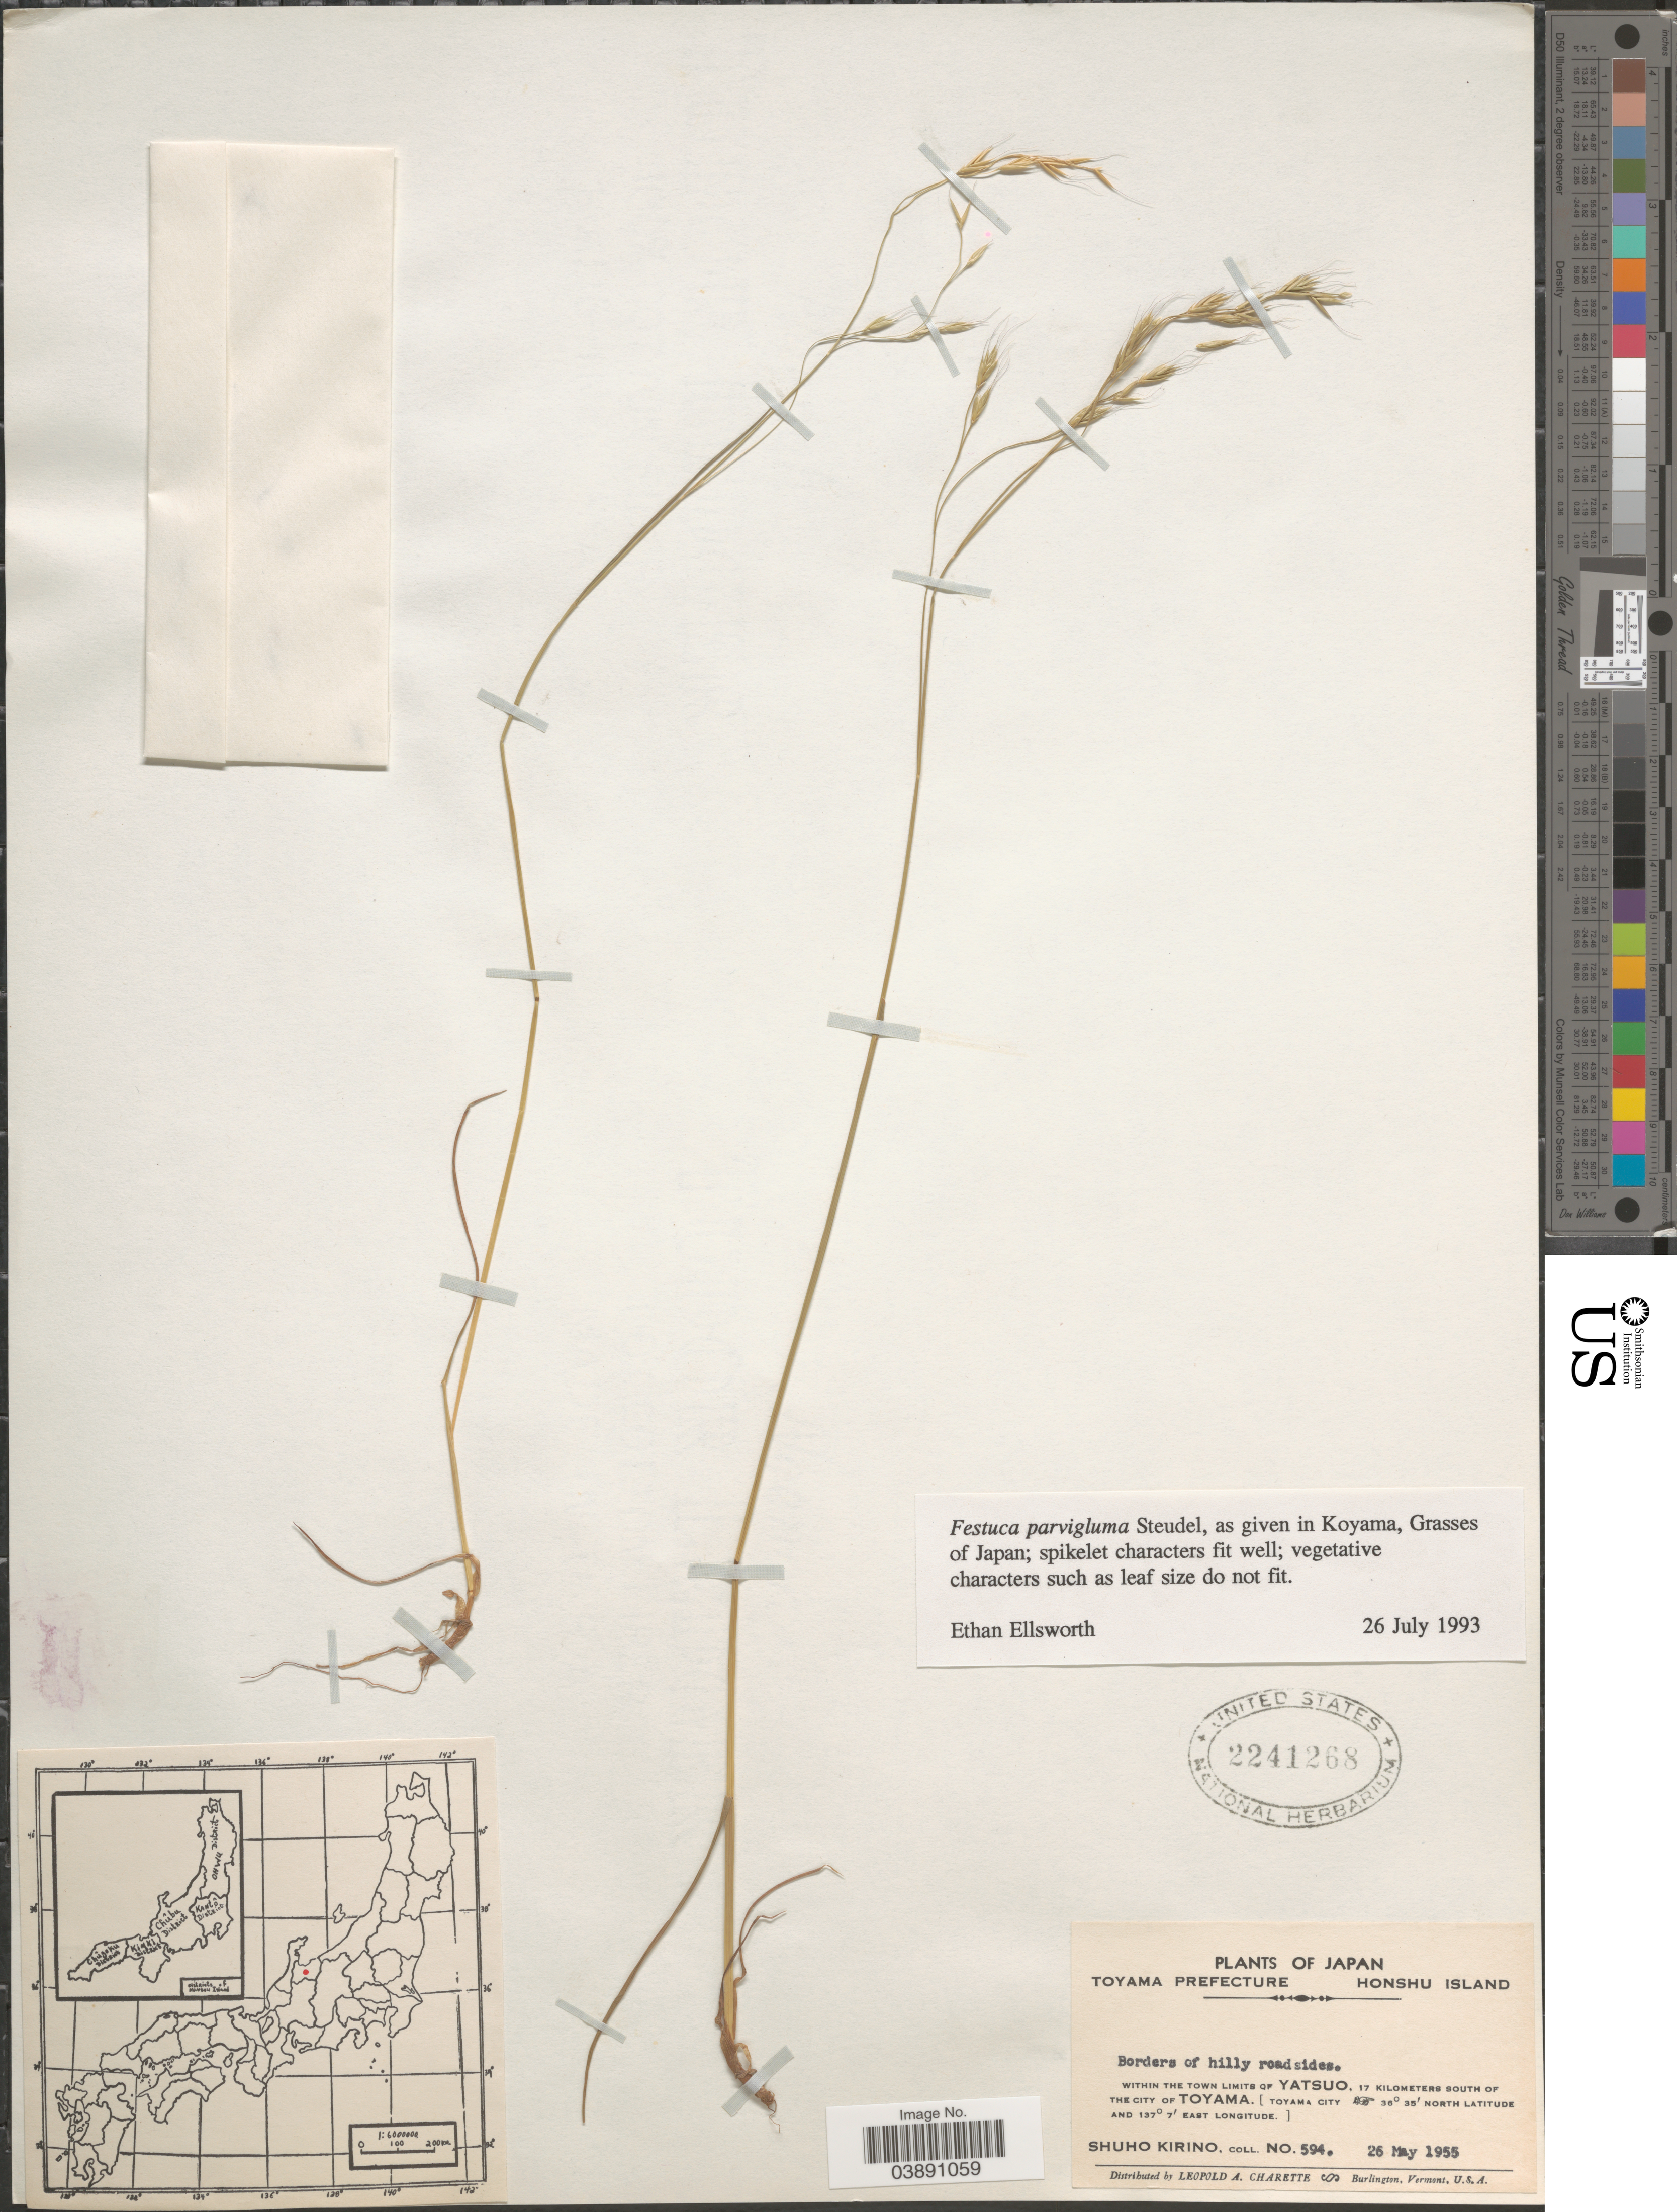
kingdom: Plantae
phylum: Tracheophyta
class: Liliopsida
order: Poales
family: Poaceae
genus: Festuca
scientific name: Festuca parvigluma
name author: Steud.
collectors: S. Kirino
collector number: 594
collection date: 1955-05-26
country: Japan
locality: Toyama Prefecture. Honshu Island. Within the town limits of Yatsuo, 17 kilometers south of the city of Toyama.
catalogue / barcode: US 2241268